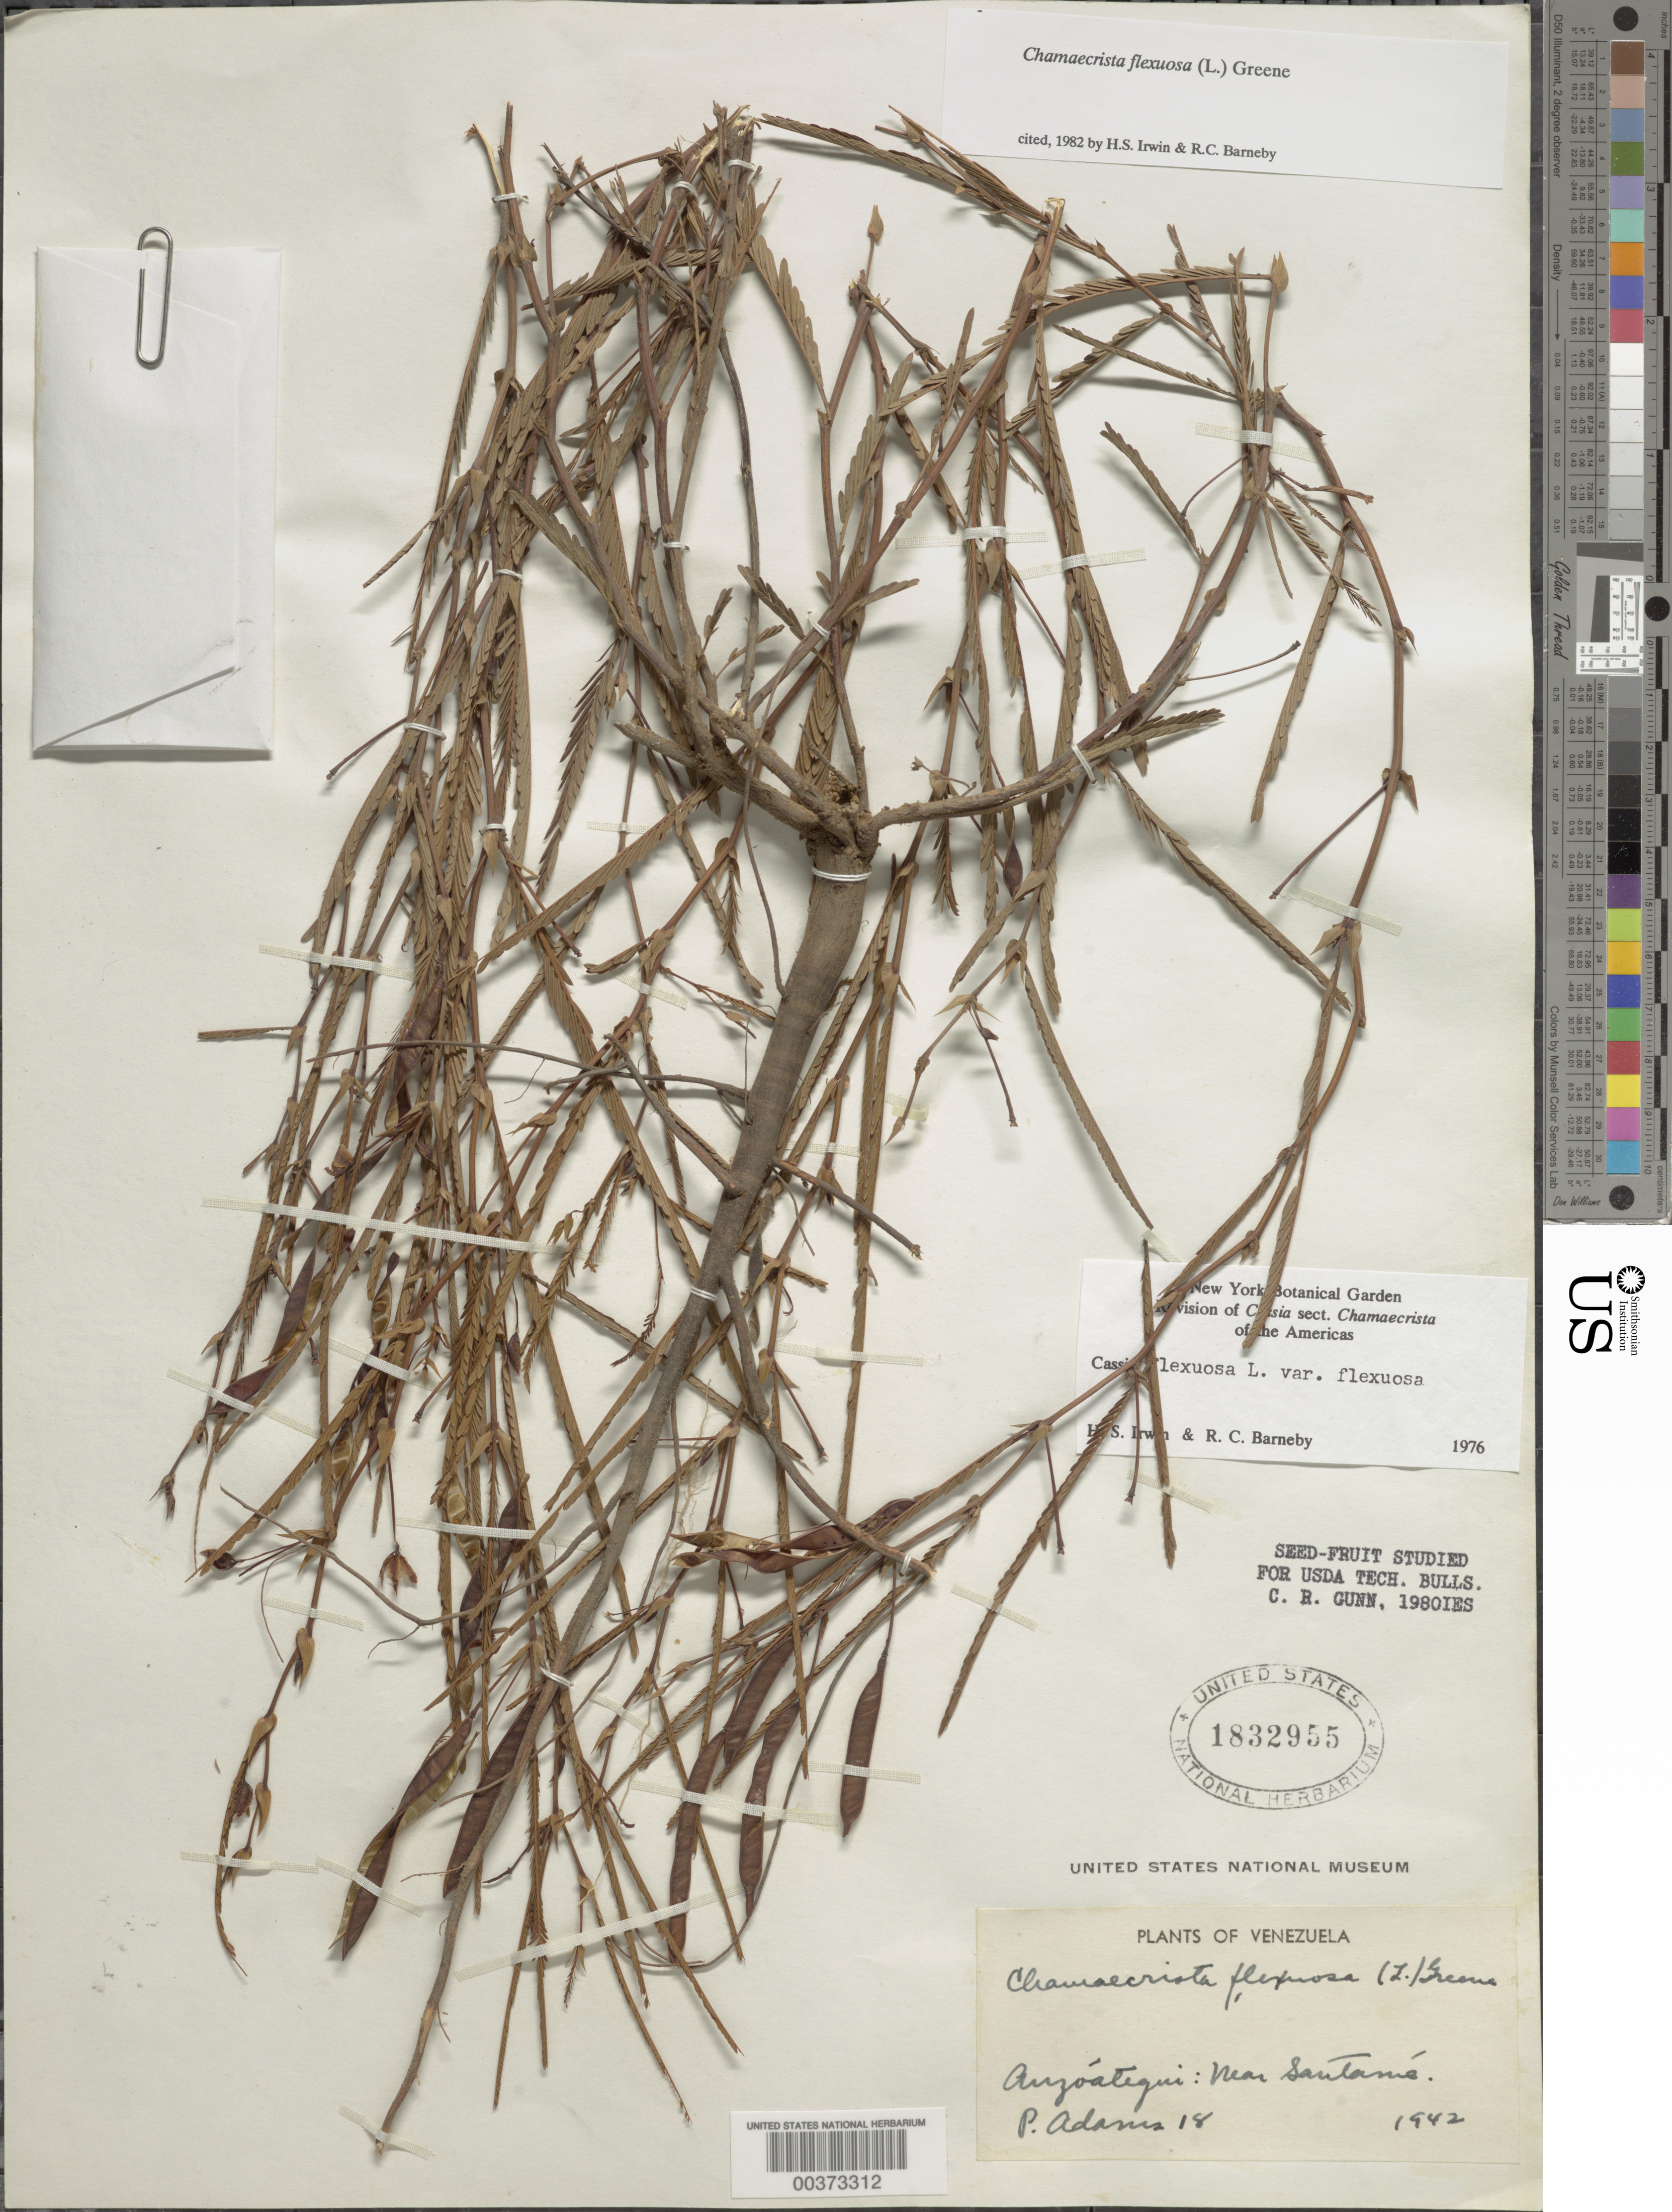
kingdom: Plantae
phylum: Tracheophyta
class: Magnoliopsida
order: Fabales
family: Fabaceae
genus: Chamaecrista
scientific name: Chamaecrista flexuosa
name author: (L.) Greene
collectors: W. P. Adams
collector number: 18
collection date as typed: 1942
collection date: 1942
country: Venezuela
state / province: Anzoategui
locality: Near santame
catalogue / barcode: US 1832955